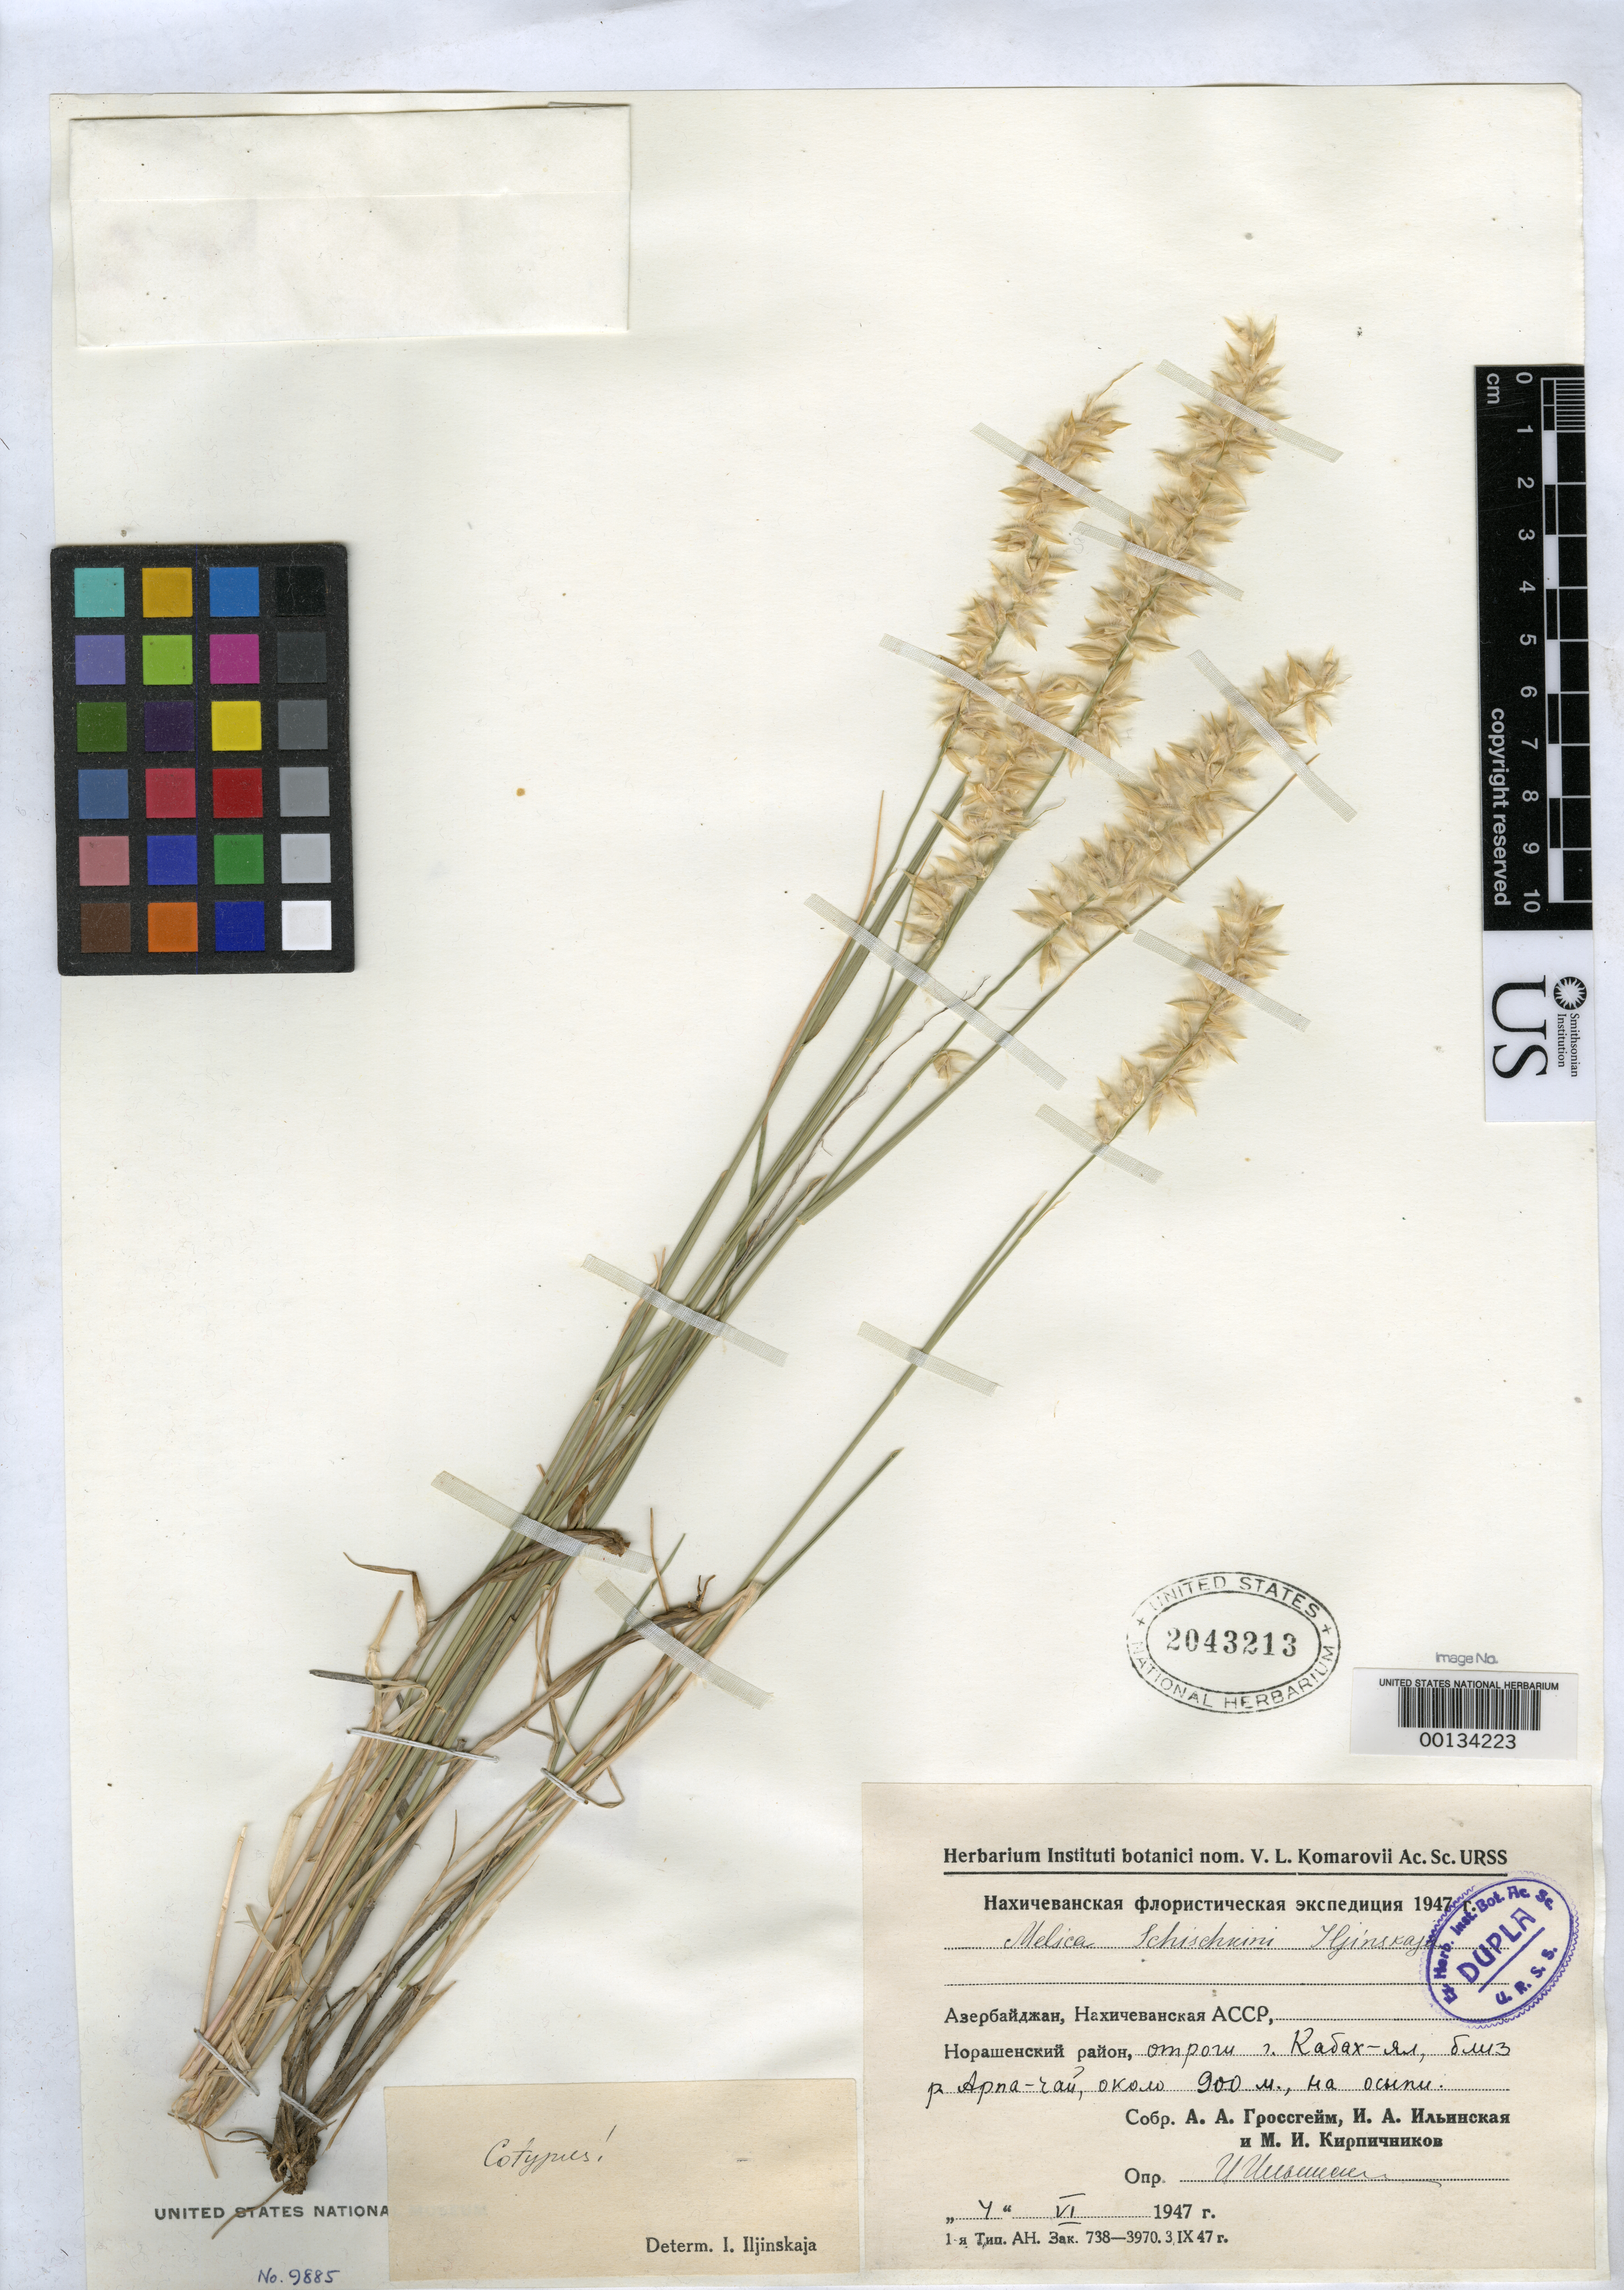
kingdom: Plantae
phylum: Tracheophyta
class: Liliopsida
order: Poales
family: Poaceae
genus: Melica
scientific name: Melica schischkinii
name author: Iljinsk.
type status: Isotype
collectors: A. Grossheim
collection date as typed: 04 Jun 1947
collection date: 1947-06-04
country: Azerbaijan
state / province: Nakhchivan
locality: Norashensky district.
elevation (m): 900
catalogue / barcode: US 2043213